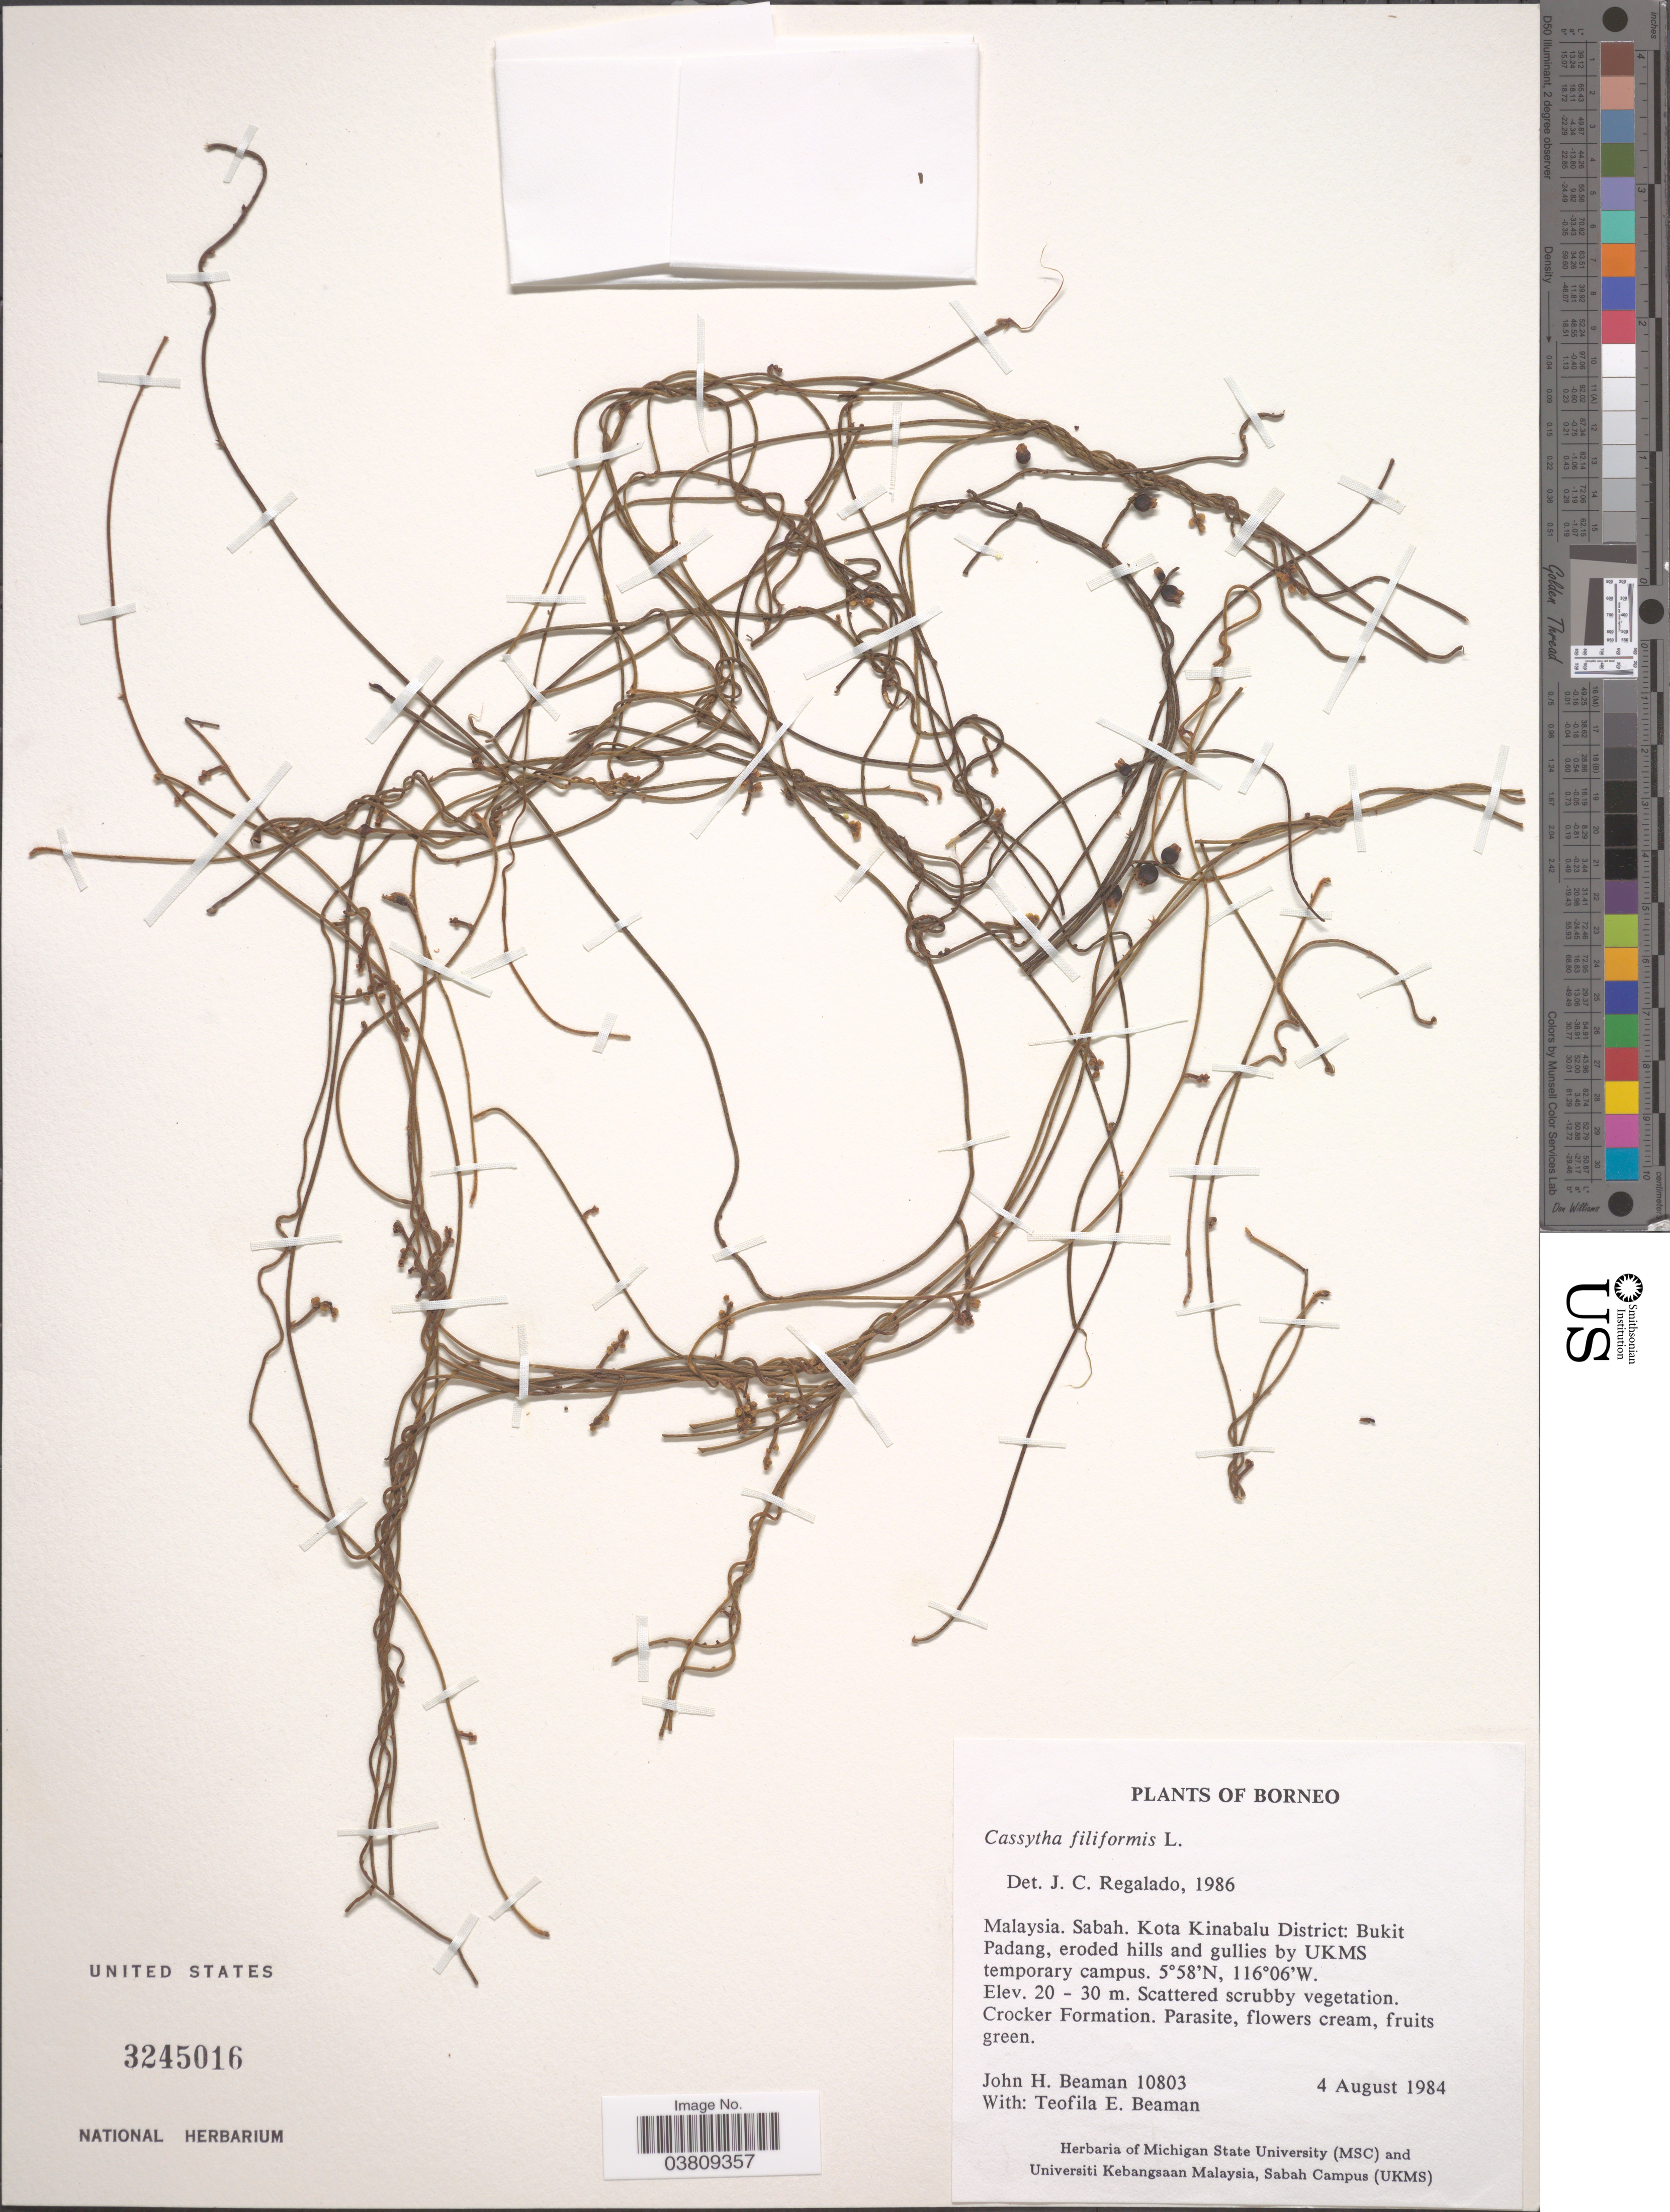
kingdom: Plantae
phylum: Tracheophyta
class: Magnoliopsida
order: Laurales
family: Lauraceae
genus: Cassytha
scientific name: Cassytha filiformis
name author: L.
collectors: J. H. Beaman & T. E. Beaman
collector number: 10803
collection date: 1984-08-04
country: Malaysia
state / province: Sabah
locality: Borneo. Kota Kinabalu District: Bukit Padang, eroded hills and gullies by UKMS temporary campus. Crocker Formation.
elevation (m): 20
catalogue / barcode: US 3245016